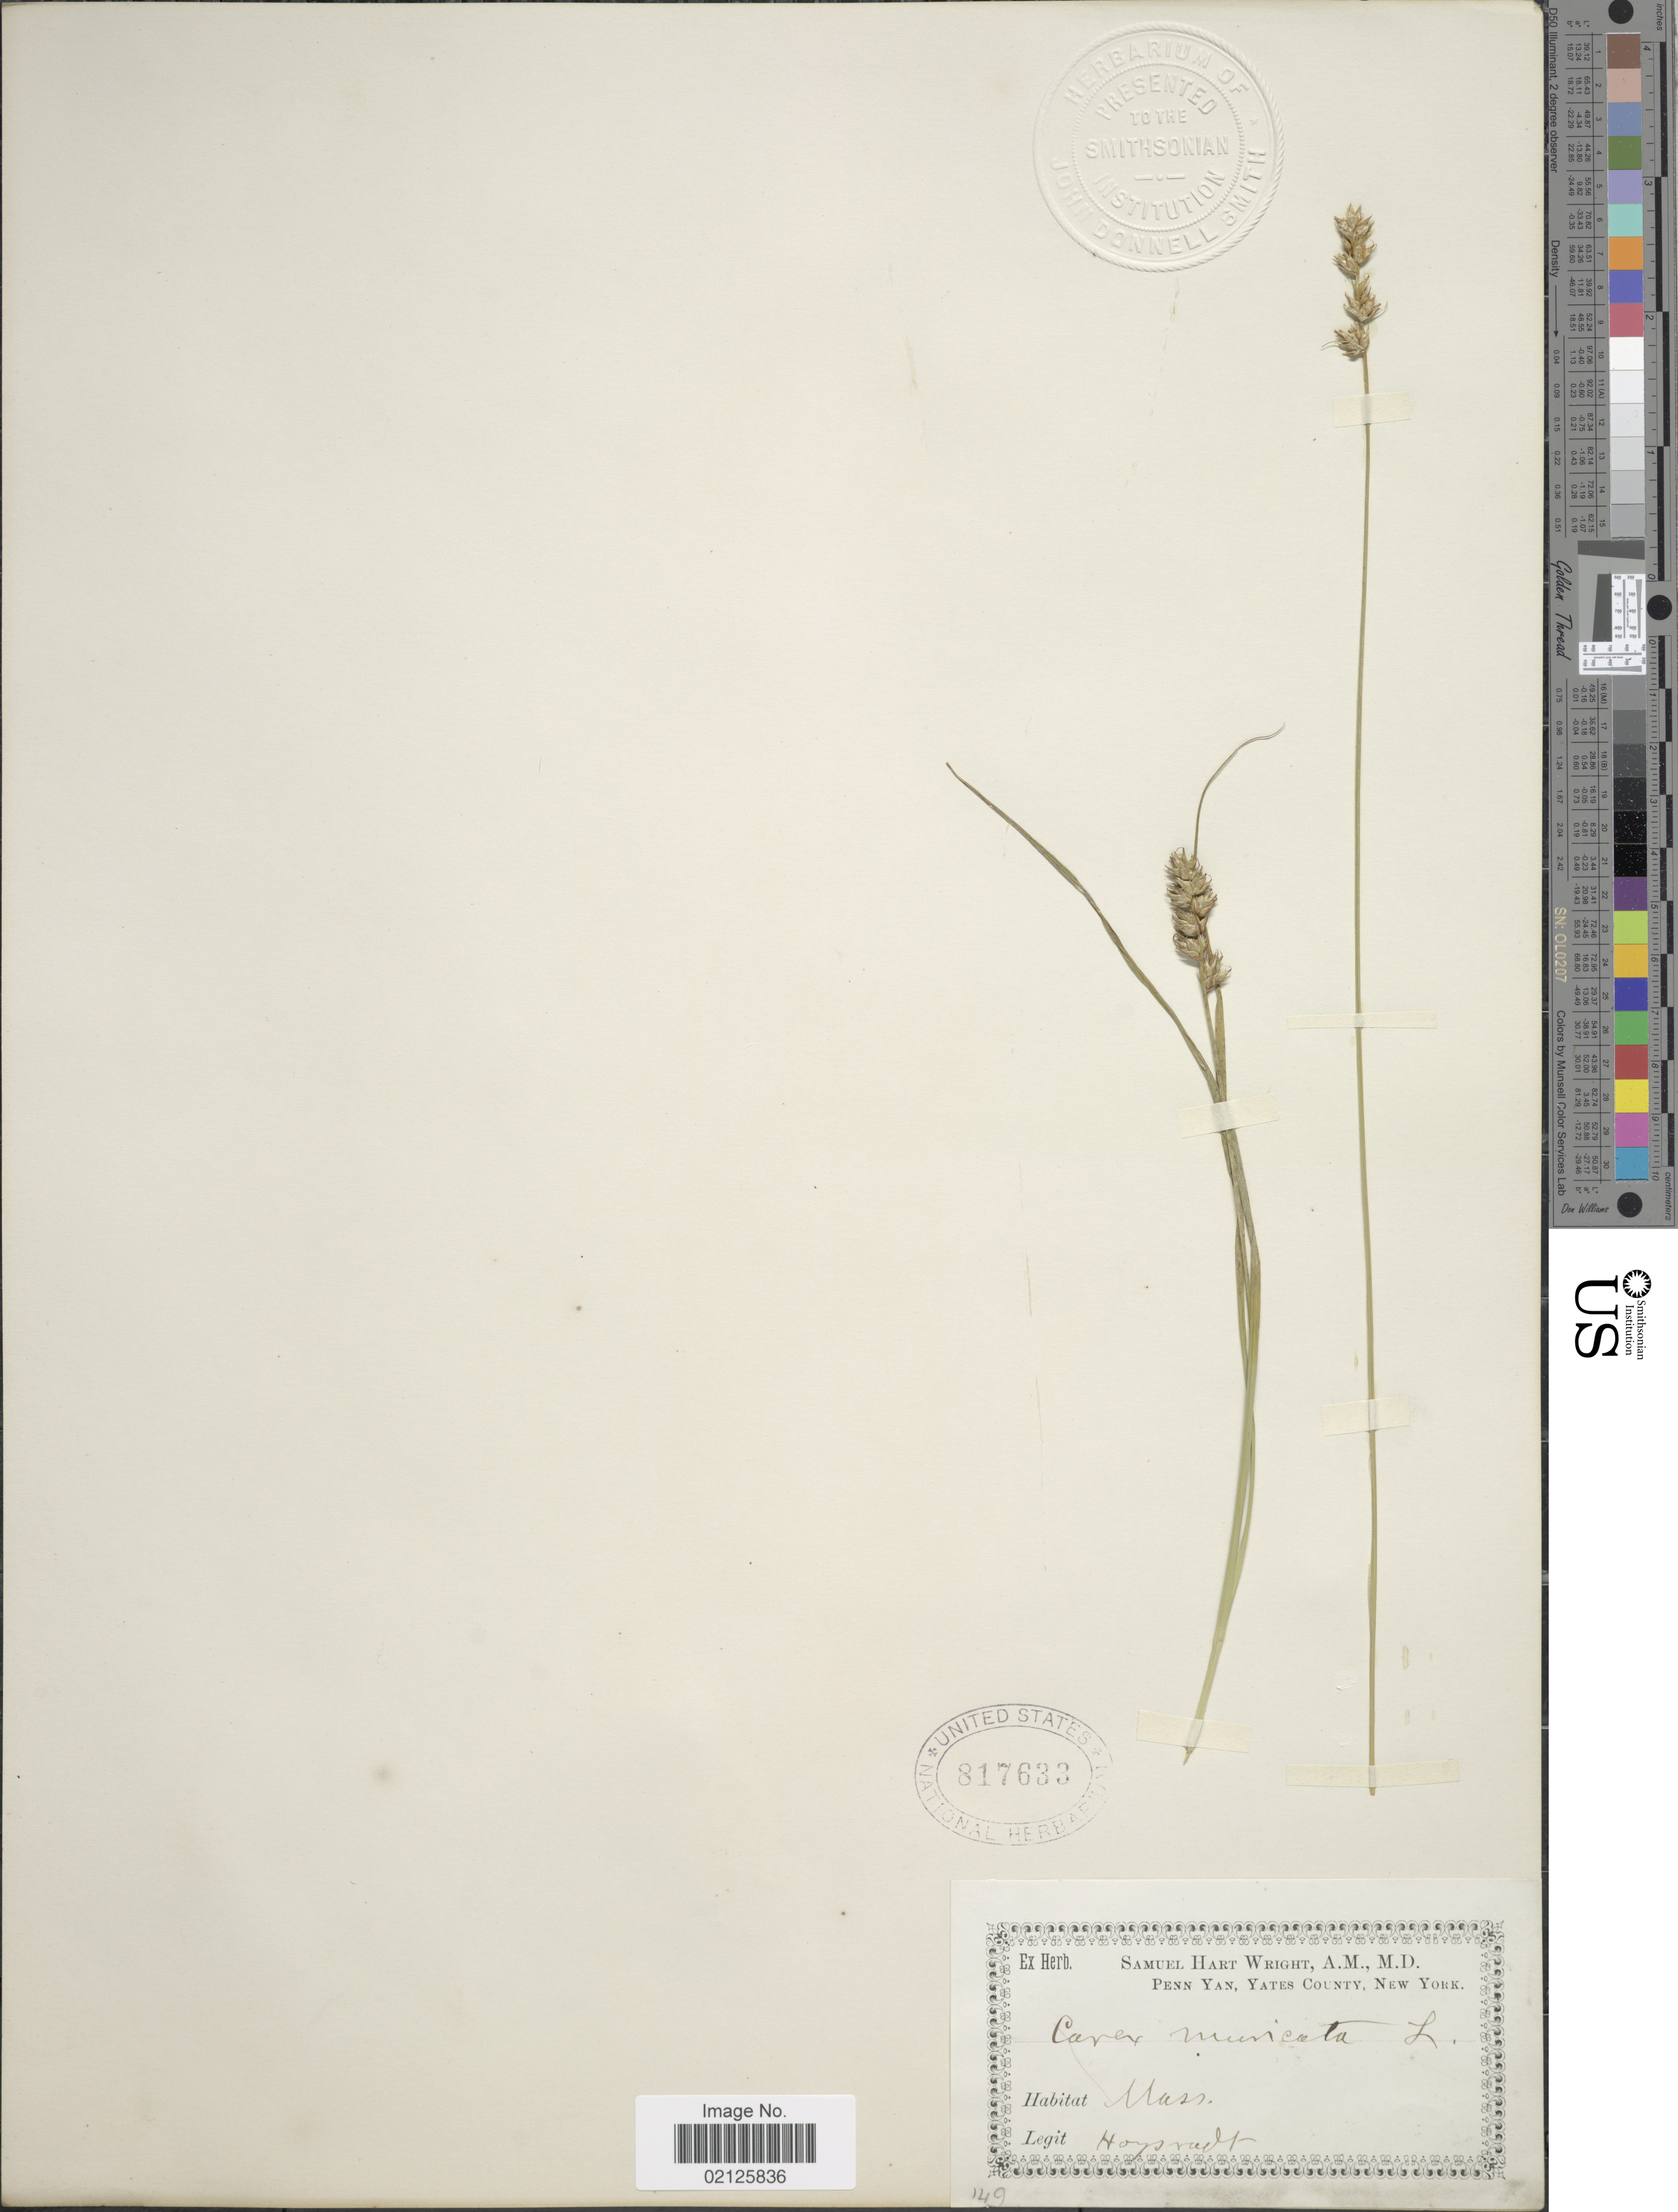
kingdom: Plantae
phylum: Tracheophyta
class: Liliopsida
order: Poales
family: Cyperaceae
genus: Carex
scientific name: Carex muricata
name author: L.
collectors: Hoysradt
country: United States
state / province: Massachusetts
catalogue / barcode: US 817633